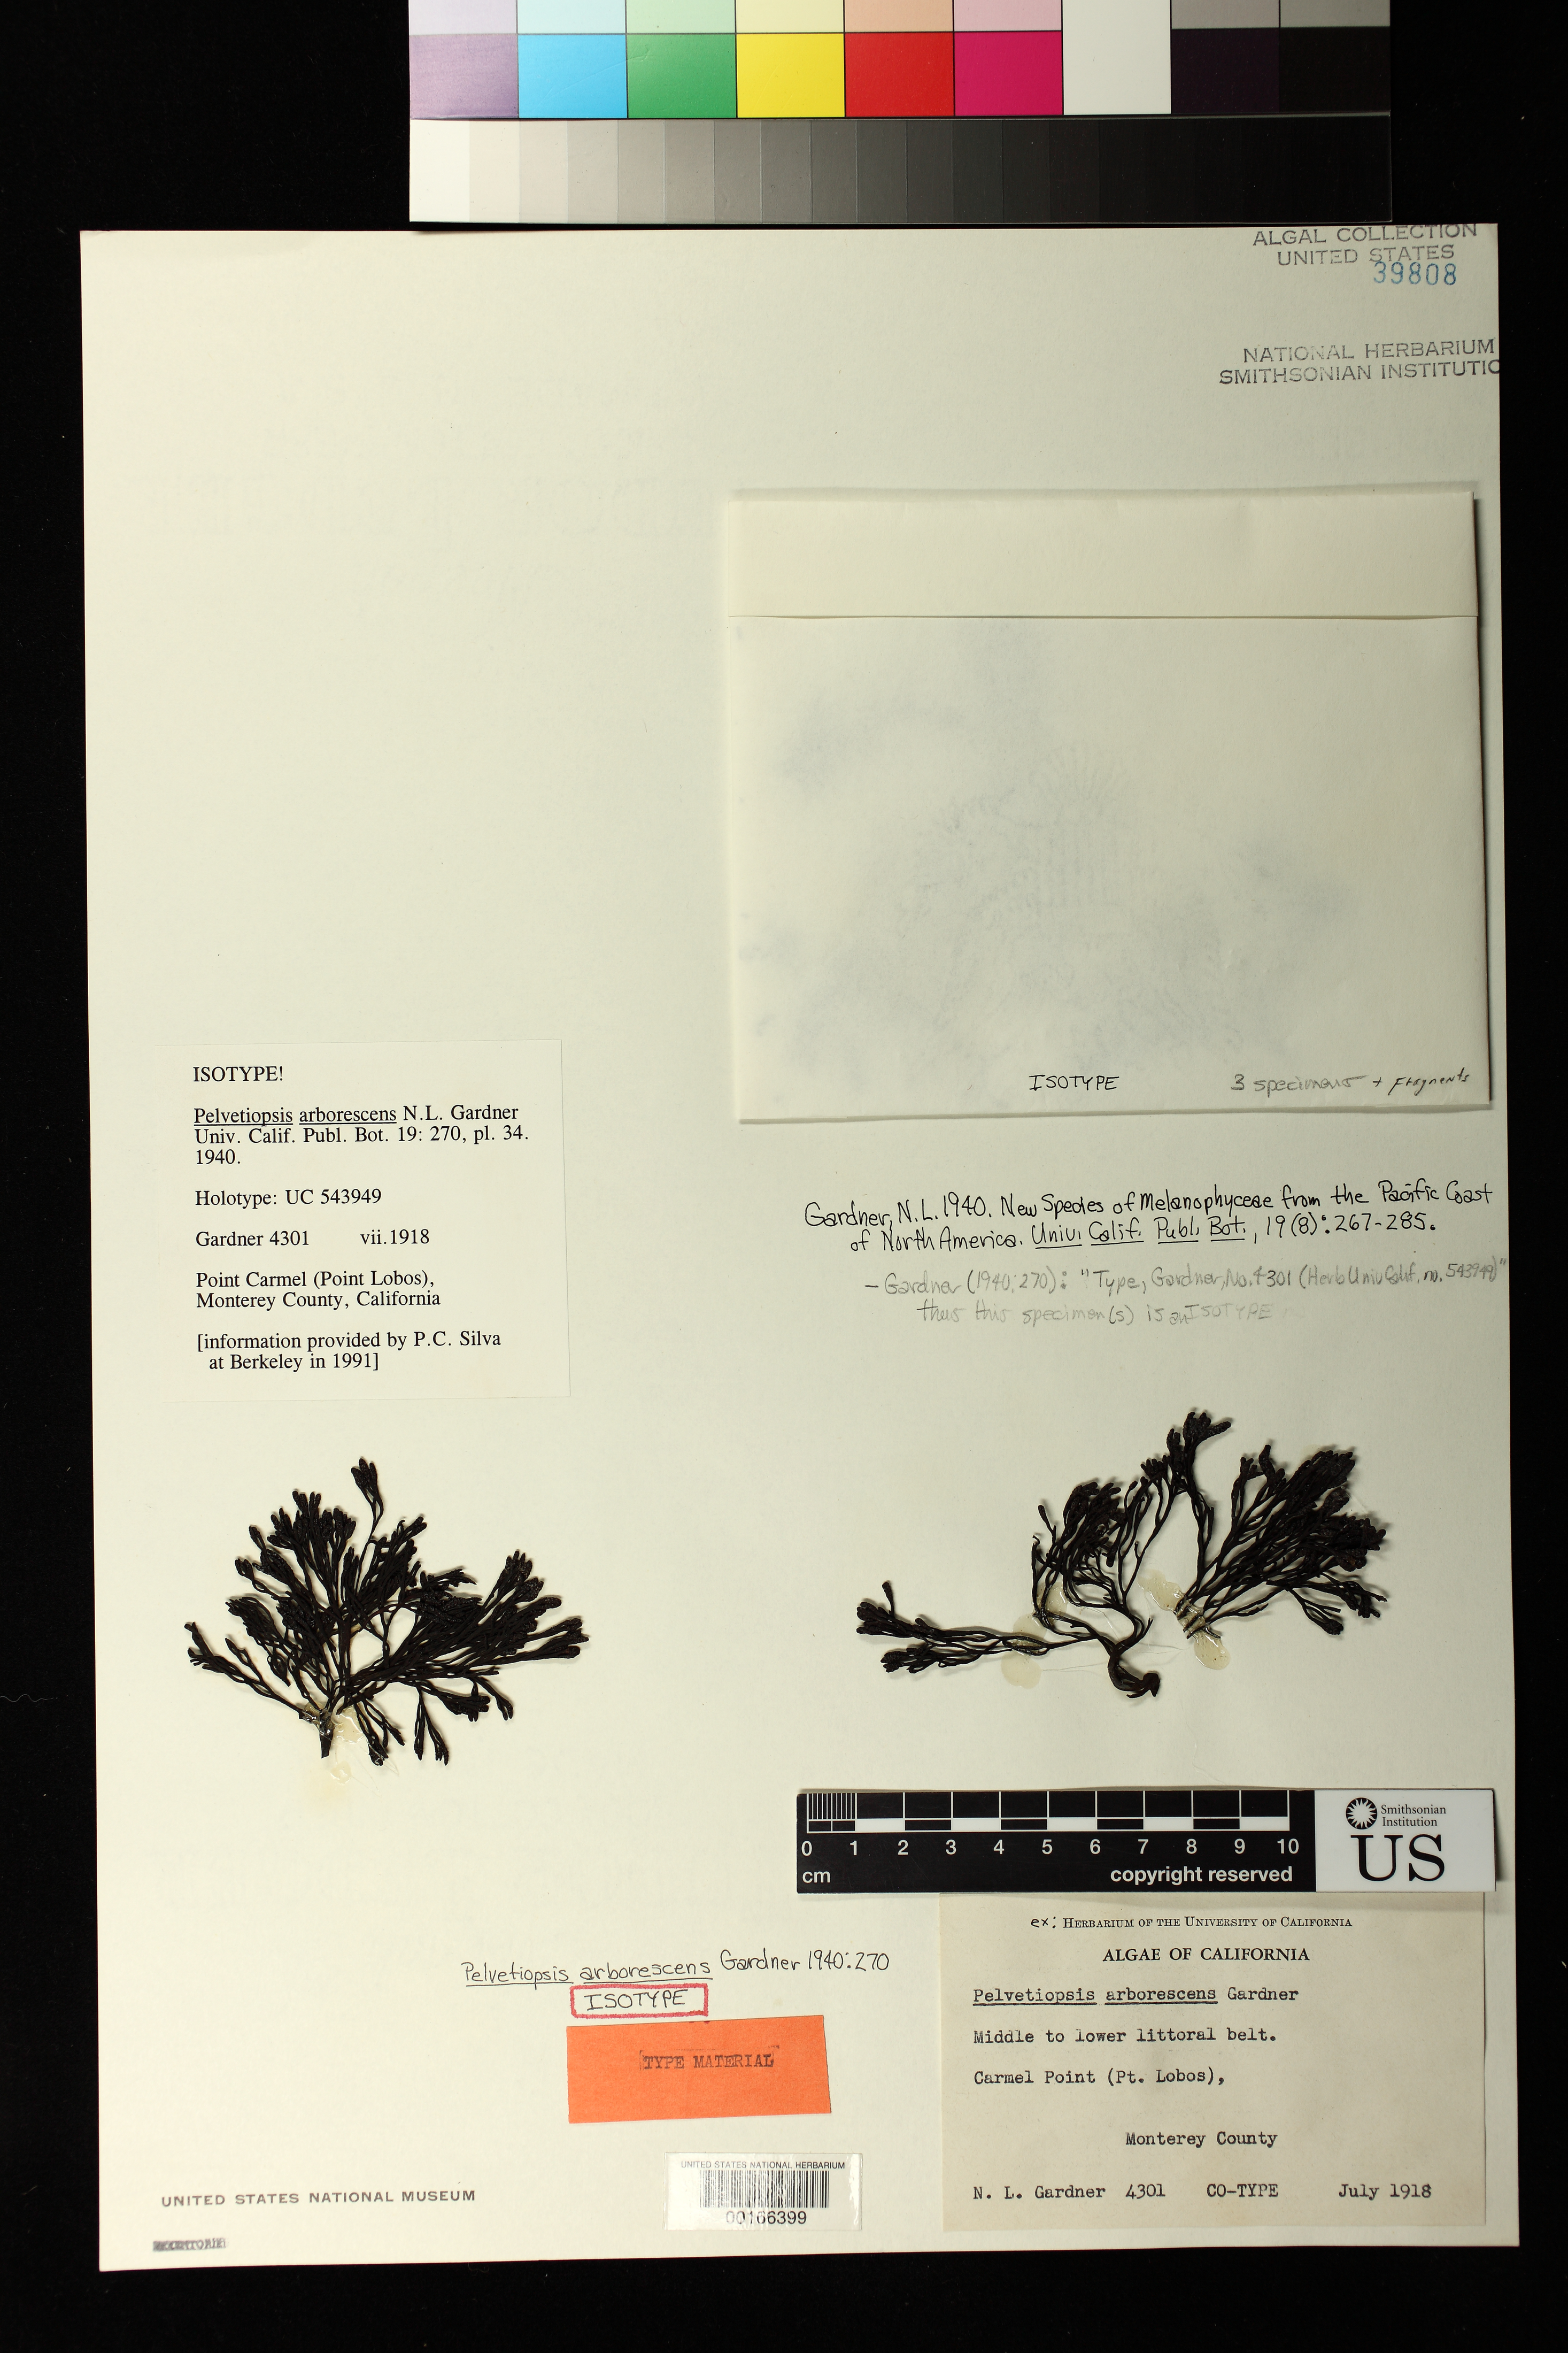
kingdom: Chromista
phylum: Ochrophyta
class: Phaeophyceae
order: Fucales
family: Fucaceae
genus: Pelvetiopsis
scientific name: Pelvetiopsis arborescens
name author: N.L. Gardner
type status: Isotype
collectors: N. Gardner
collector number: NLG 4301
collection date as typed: Jul 1918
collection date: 1918-07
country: United States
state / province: California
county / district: Monterey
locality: Carmel Point (Point Lobos).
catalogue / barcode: US 39808